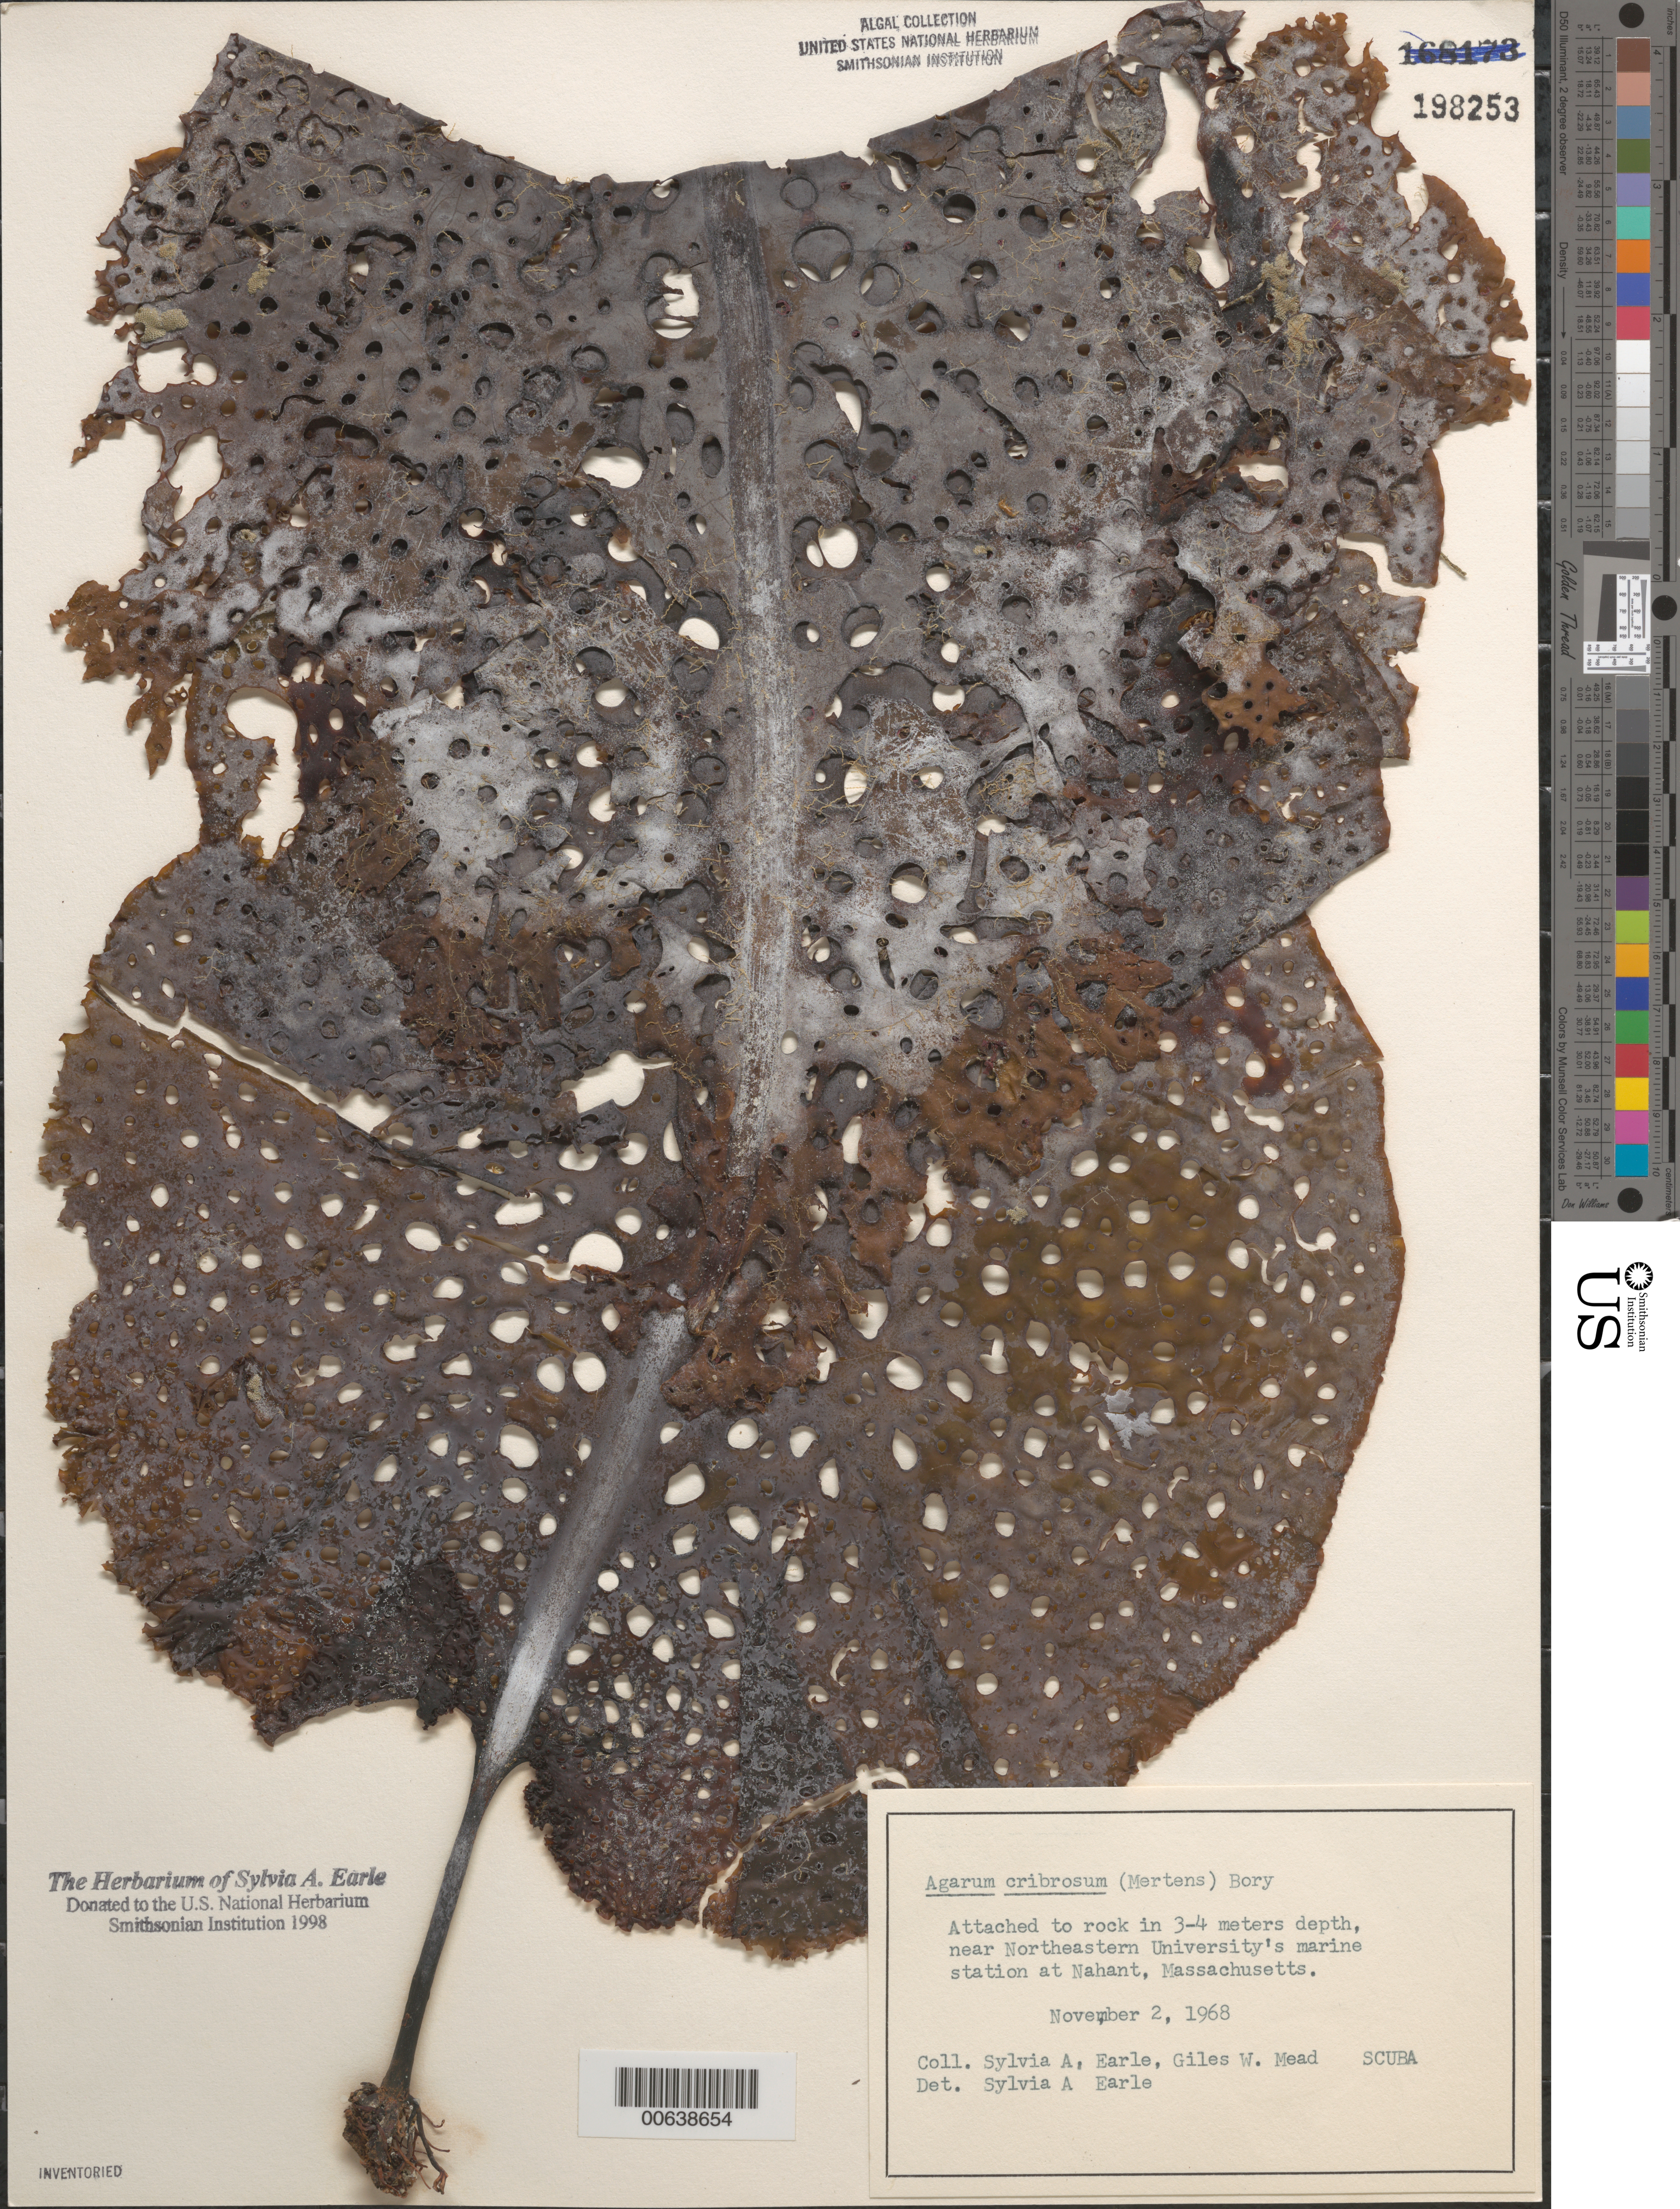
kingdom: Chromista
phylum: Ochrophyta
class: Phaeophyceae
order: Laminariales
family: Costariaceae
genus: Agarum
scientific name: Agarum clathratum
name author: Dumortier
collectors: S. A. Earle & G. W. Mead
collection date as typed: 02 Nov 1968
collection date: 1968-11-02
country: United States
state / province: Massachusetts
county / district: Essex County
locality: Nahant, near Northeastern University's marine station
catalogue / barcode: US 198253